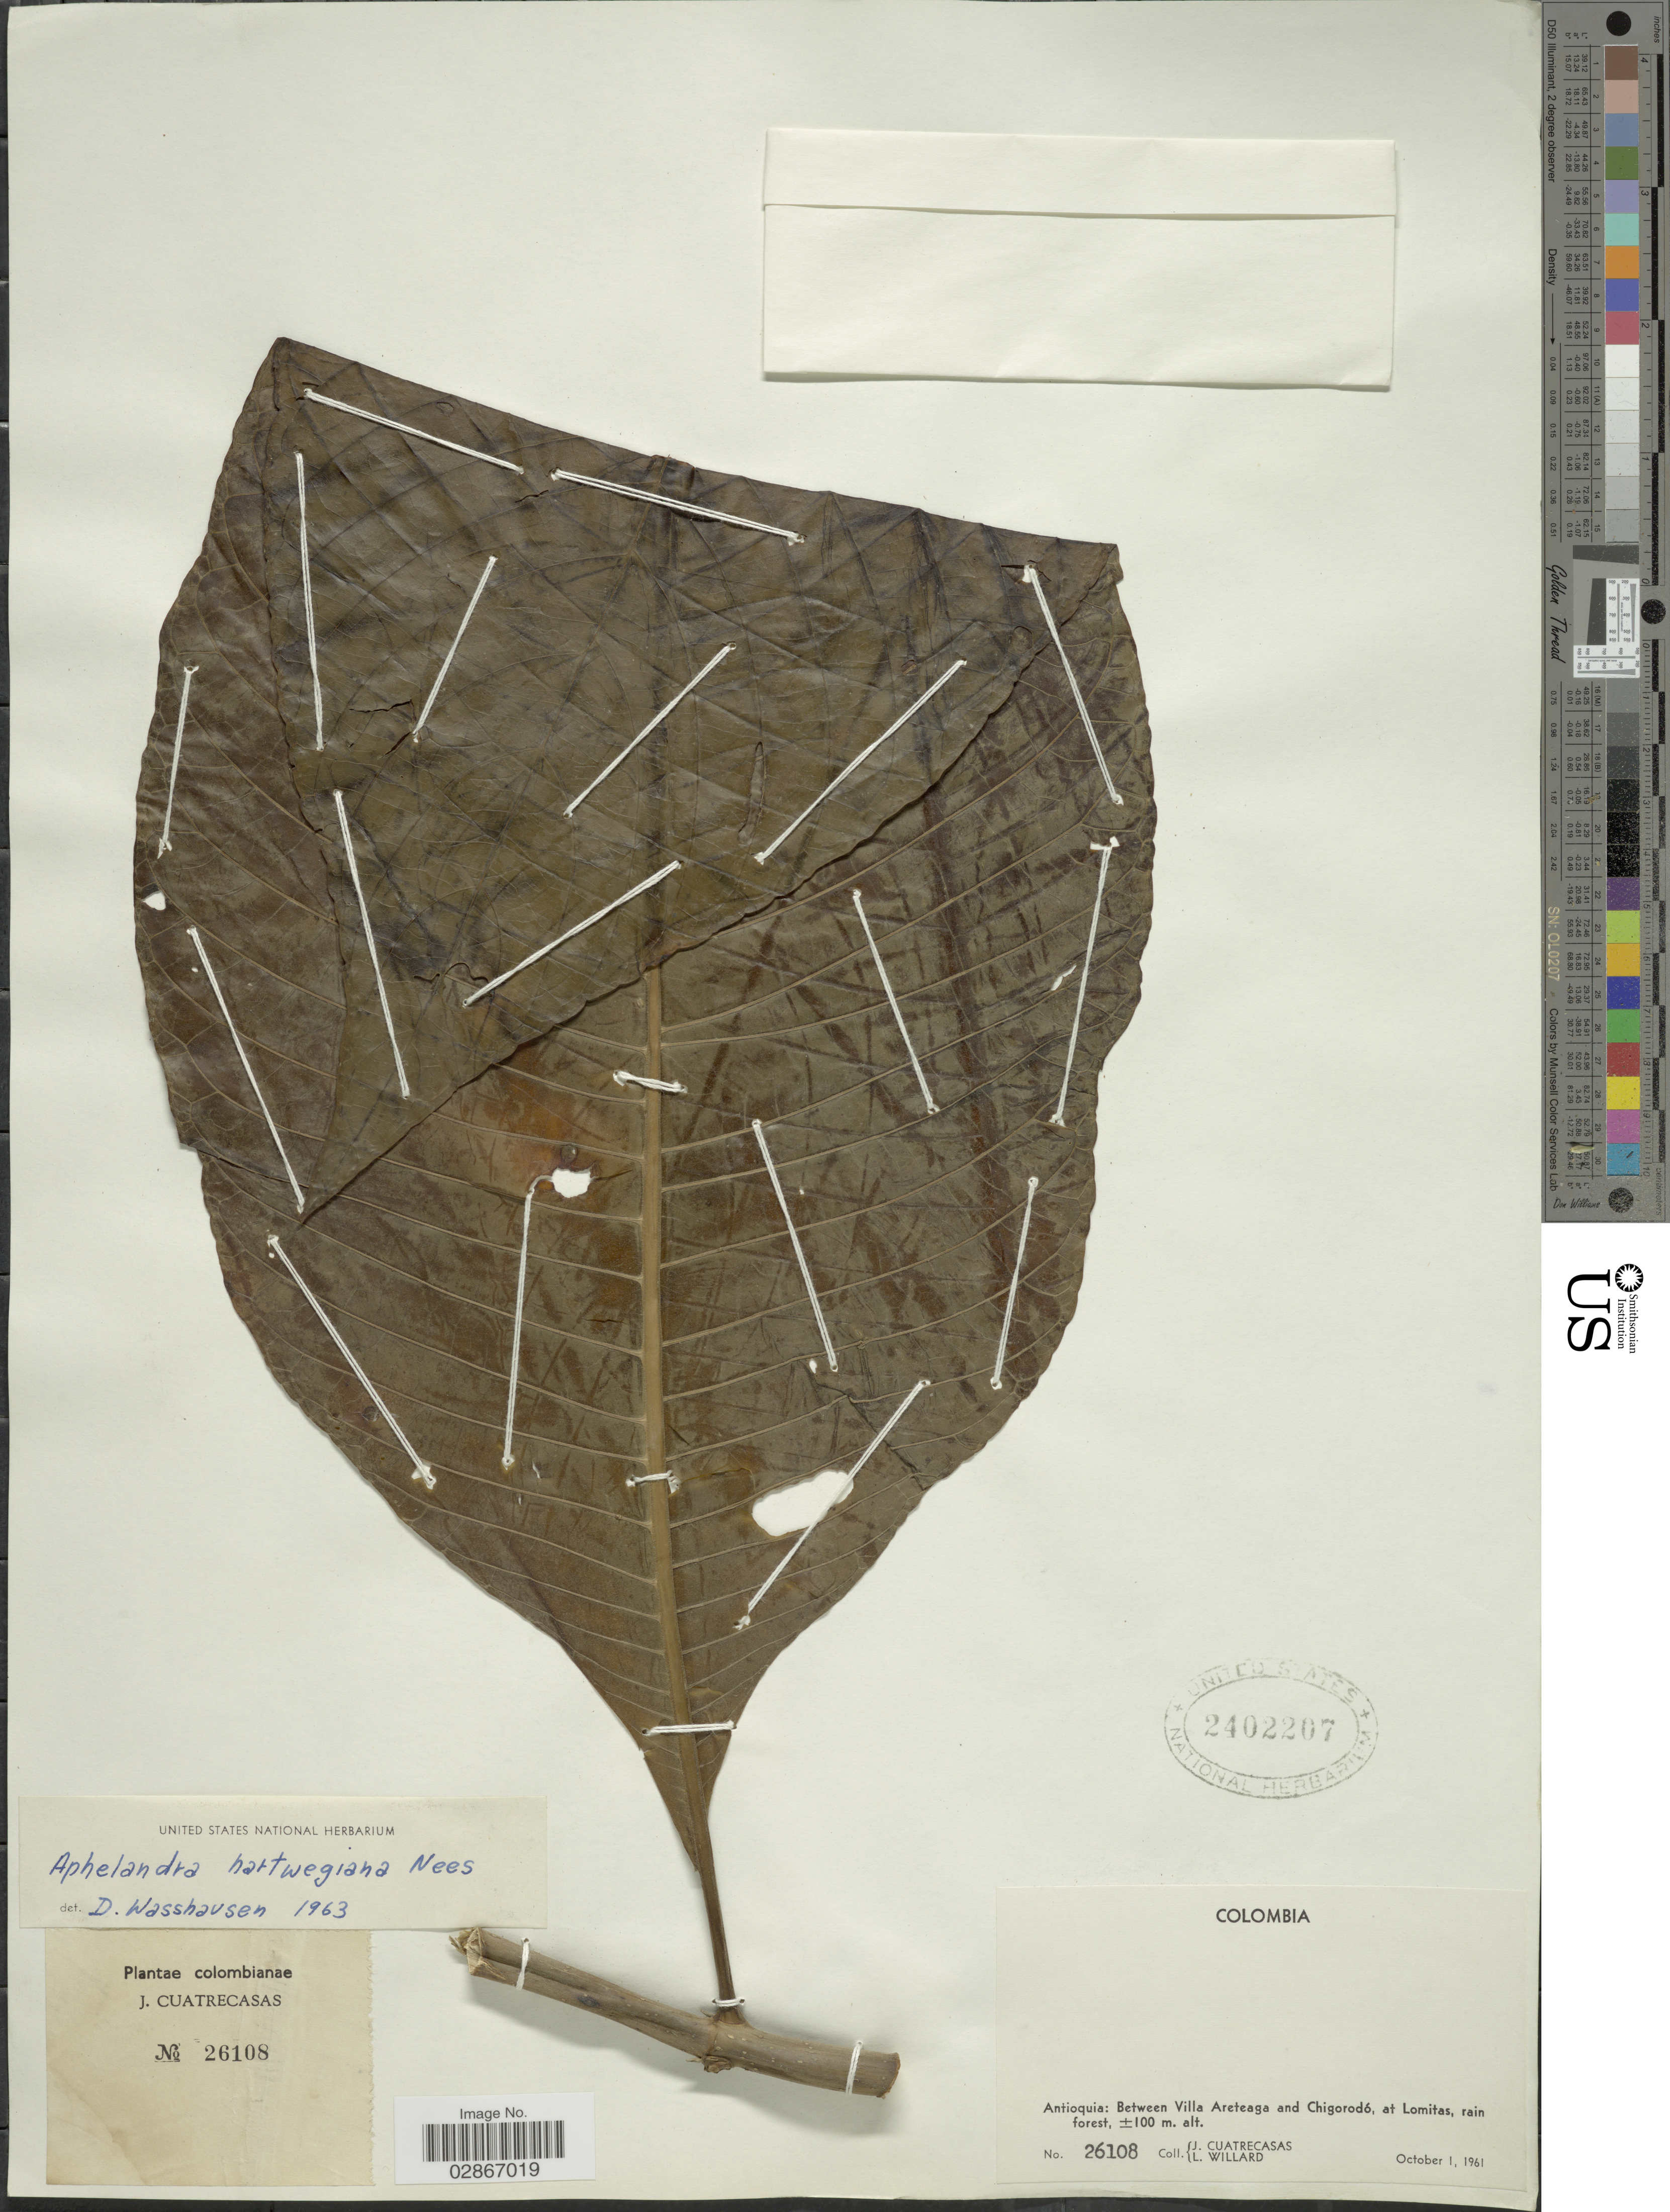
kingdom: Plantae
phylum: Tracheophyta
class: Magnoliopsida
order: Lamiales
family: Acanthaceae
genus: Aphelandra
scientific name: Aphelandra hartwegiana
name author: Nees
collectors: J. Cuatrecasas & L. Willard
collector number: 26108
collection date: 1961-10-01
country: Colombia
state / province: Antioquia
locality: Between Villa Areteaga and Chigorodó, at Lomitas.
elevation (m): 100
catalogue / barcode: US 2402207